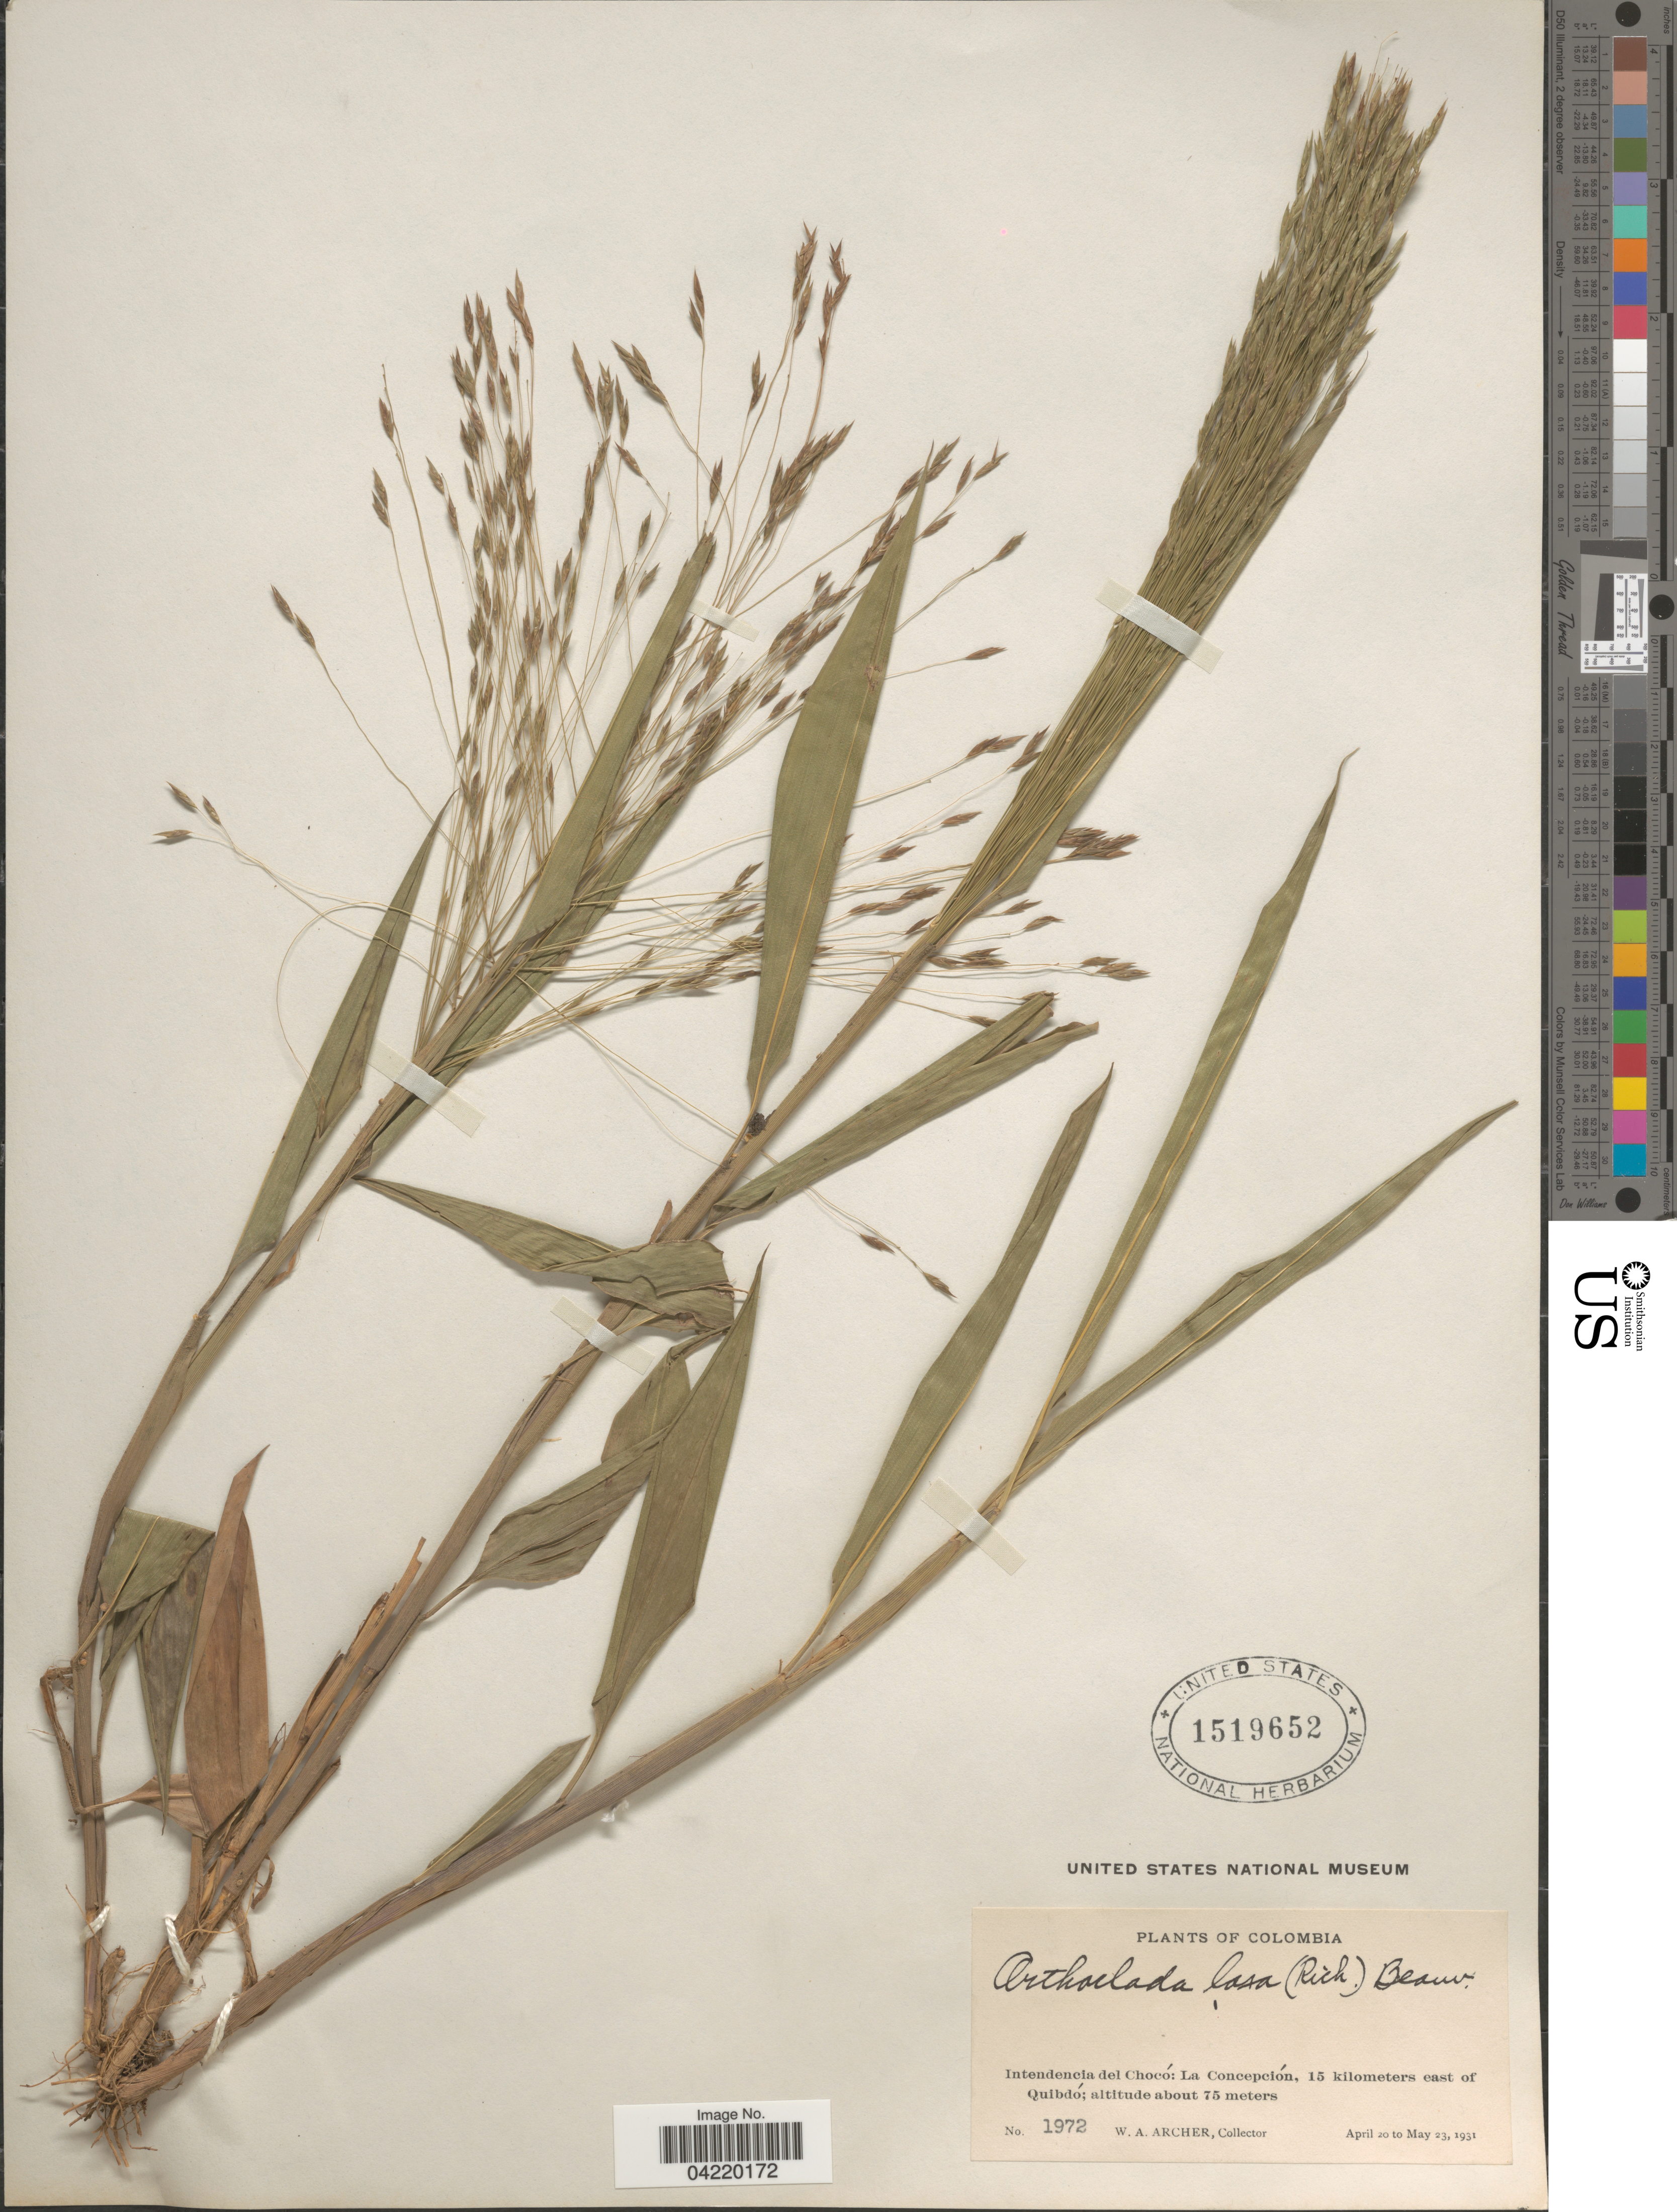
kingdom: Plantae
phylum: Tracheophyta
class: Liliopsida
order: Poales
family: Poaceae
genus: Orthoclada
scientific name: Orthoclada laxa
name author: P. Beauv.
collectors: W. Archer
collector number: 1972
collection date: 1931-04-20/1931-05-23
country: Colombia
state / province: Chocó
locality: Intendencia del Chocó: La Concepción, 15 kilometers east of Quibdó.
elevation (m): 75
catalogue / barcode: US 1519652